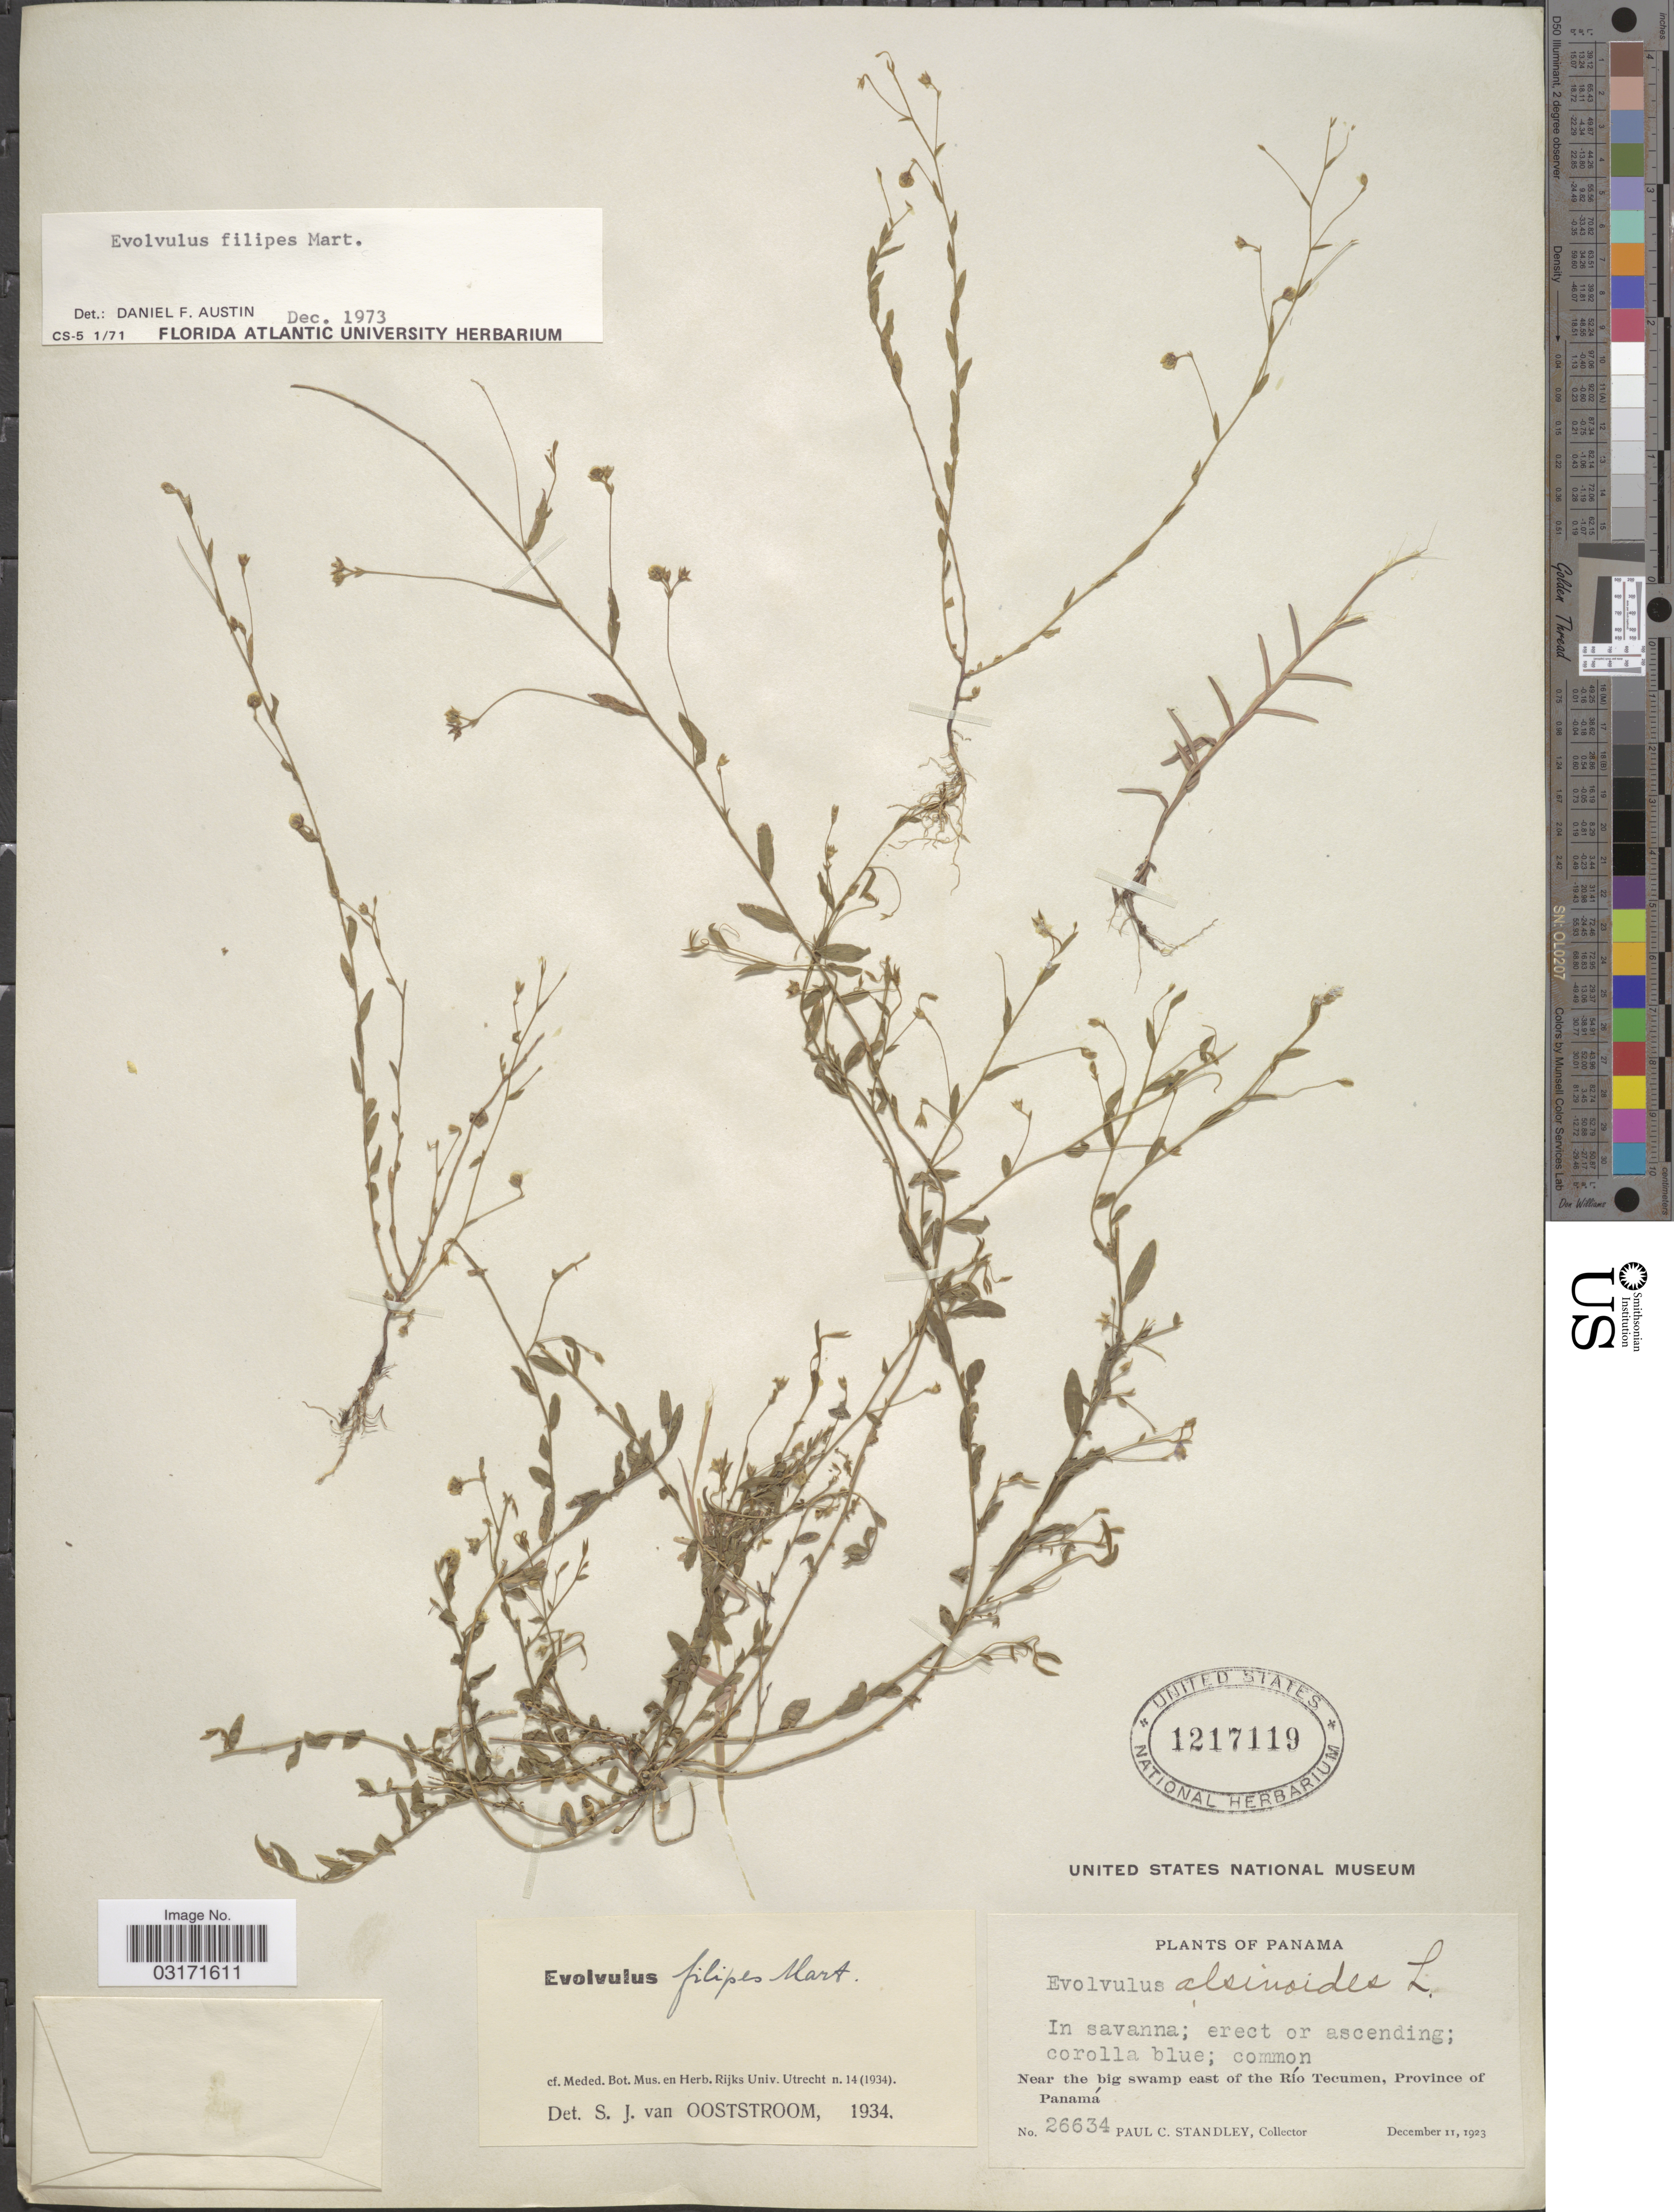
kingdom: Plantae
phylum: Tracheophyta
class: Magnoliopsida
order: Solanales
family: Convolvulaceae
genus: Evolvulus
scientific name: Evolvulus filipes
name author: Mart.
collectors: P. C. Standley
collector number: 26634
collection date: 1923-12-11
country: Panama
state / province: Panamá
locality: Near the big swamp east of the Río Tecumen.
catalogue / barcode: US 1217119